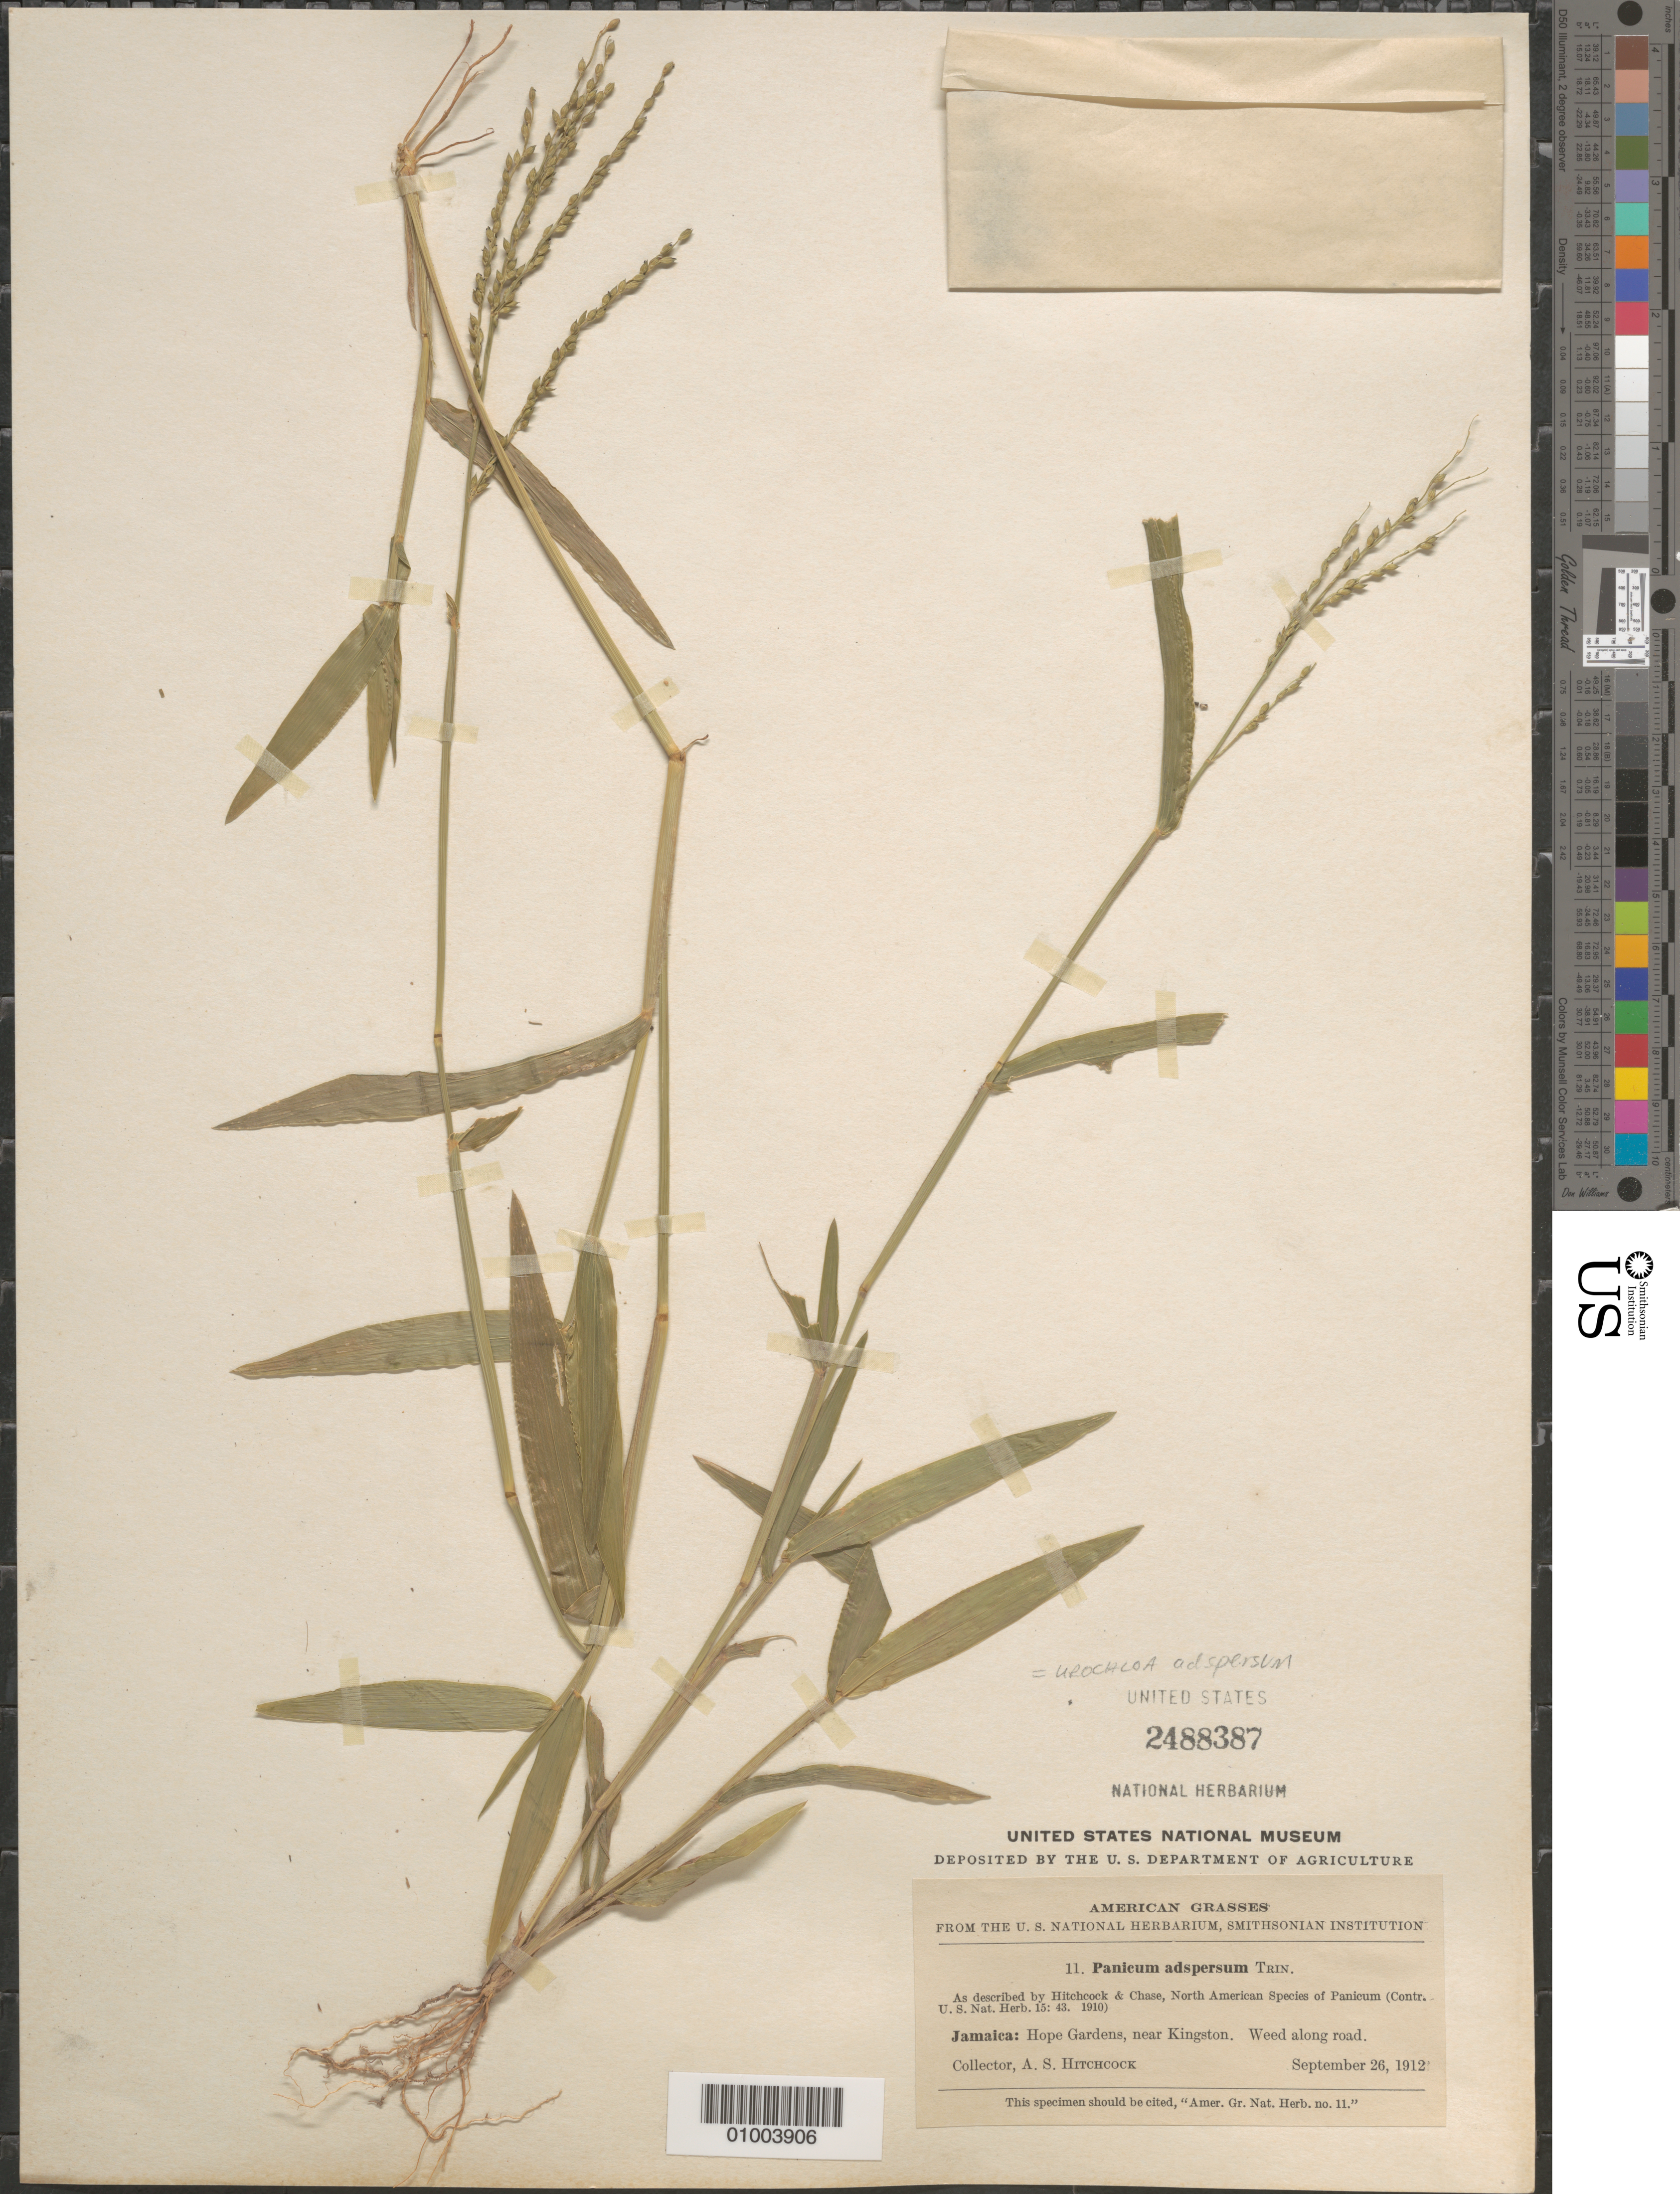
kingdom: Plantae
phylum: Tracheophyta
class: Liliopsida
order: Poales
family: Poaceae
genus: Urochloa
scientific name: Urochloa adspersa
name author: (Trin.) R.D. Webster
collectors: A. S. Hitchcock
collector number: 11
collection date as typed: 26 Sep 1912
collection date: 1912-09-26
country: Jamaica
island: Jamaica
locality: Hope Gardens, near Kingston, Weed along road.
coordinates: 0 N, 0 E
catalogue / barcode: US 2488387